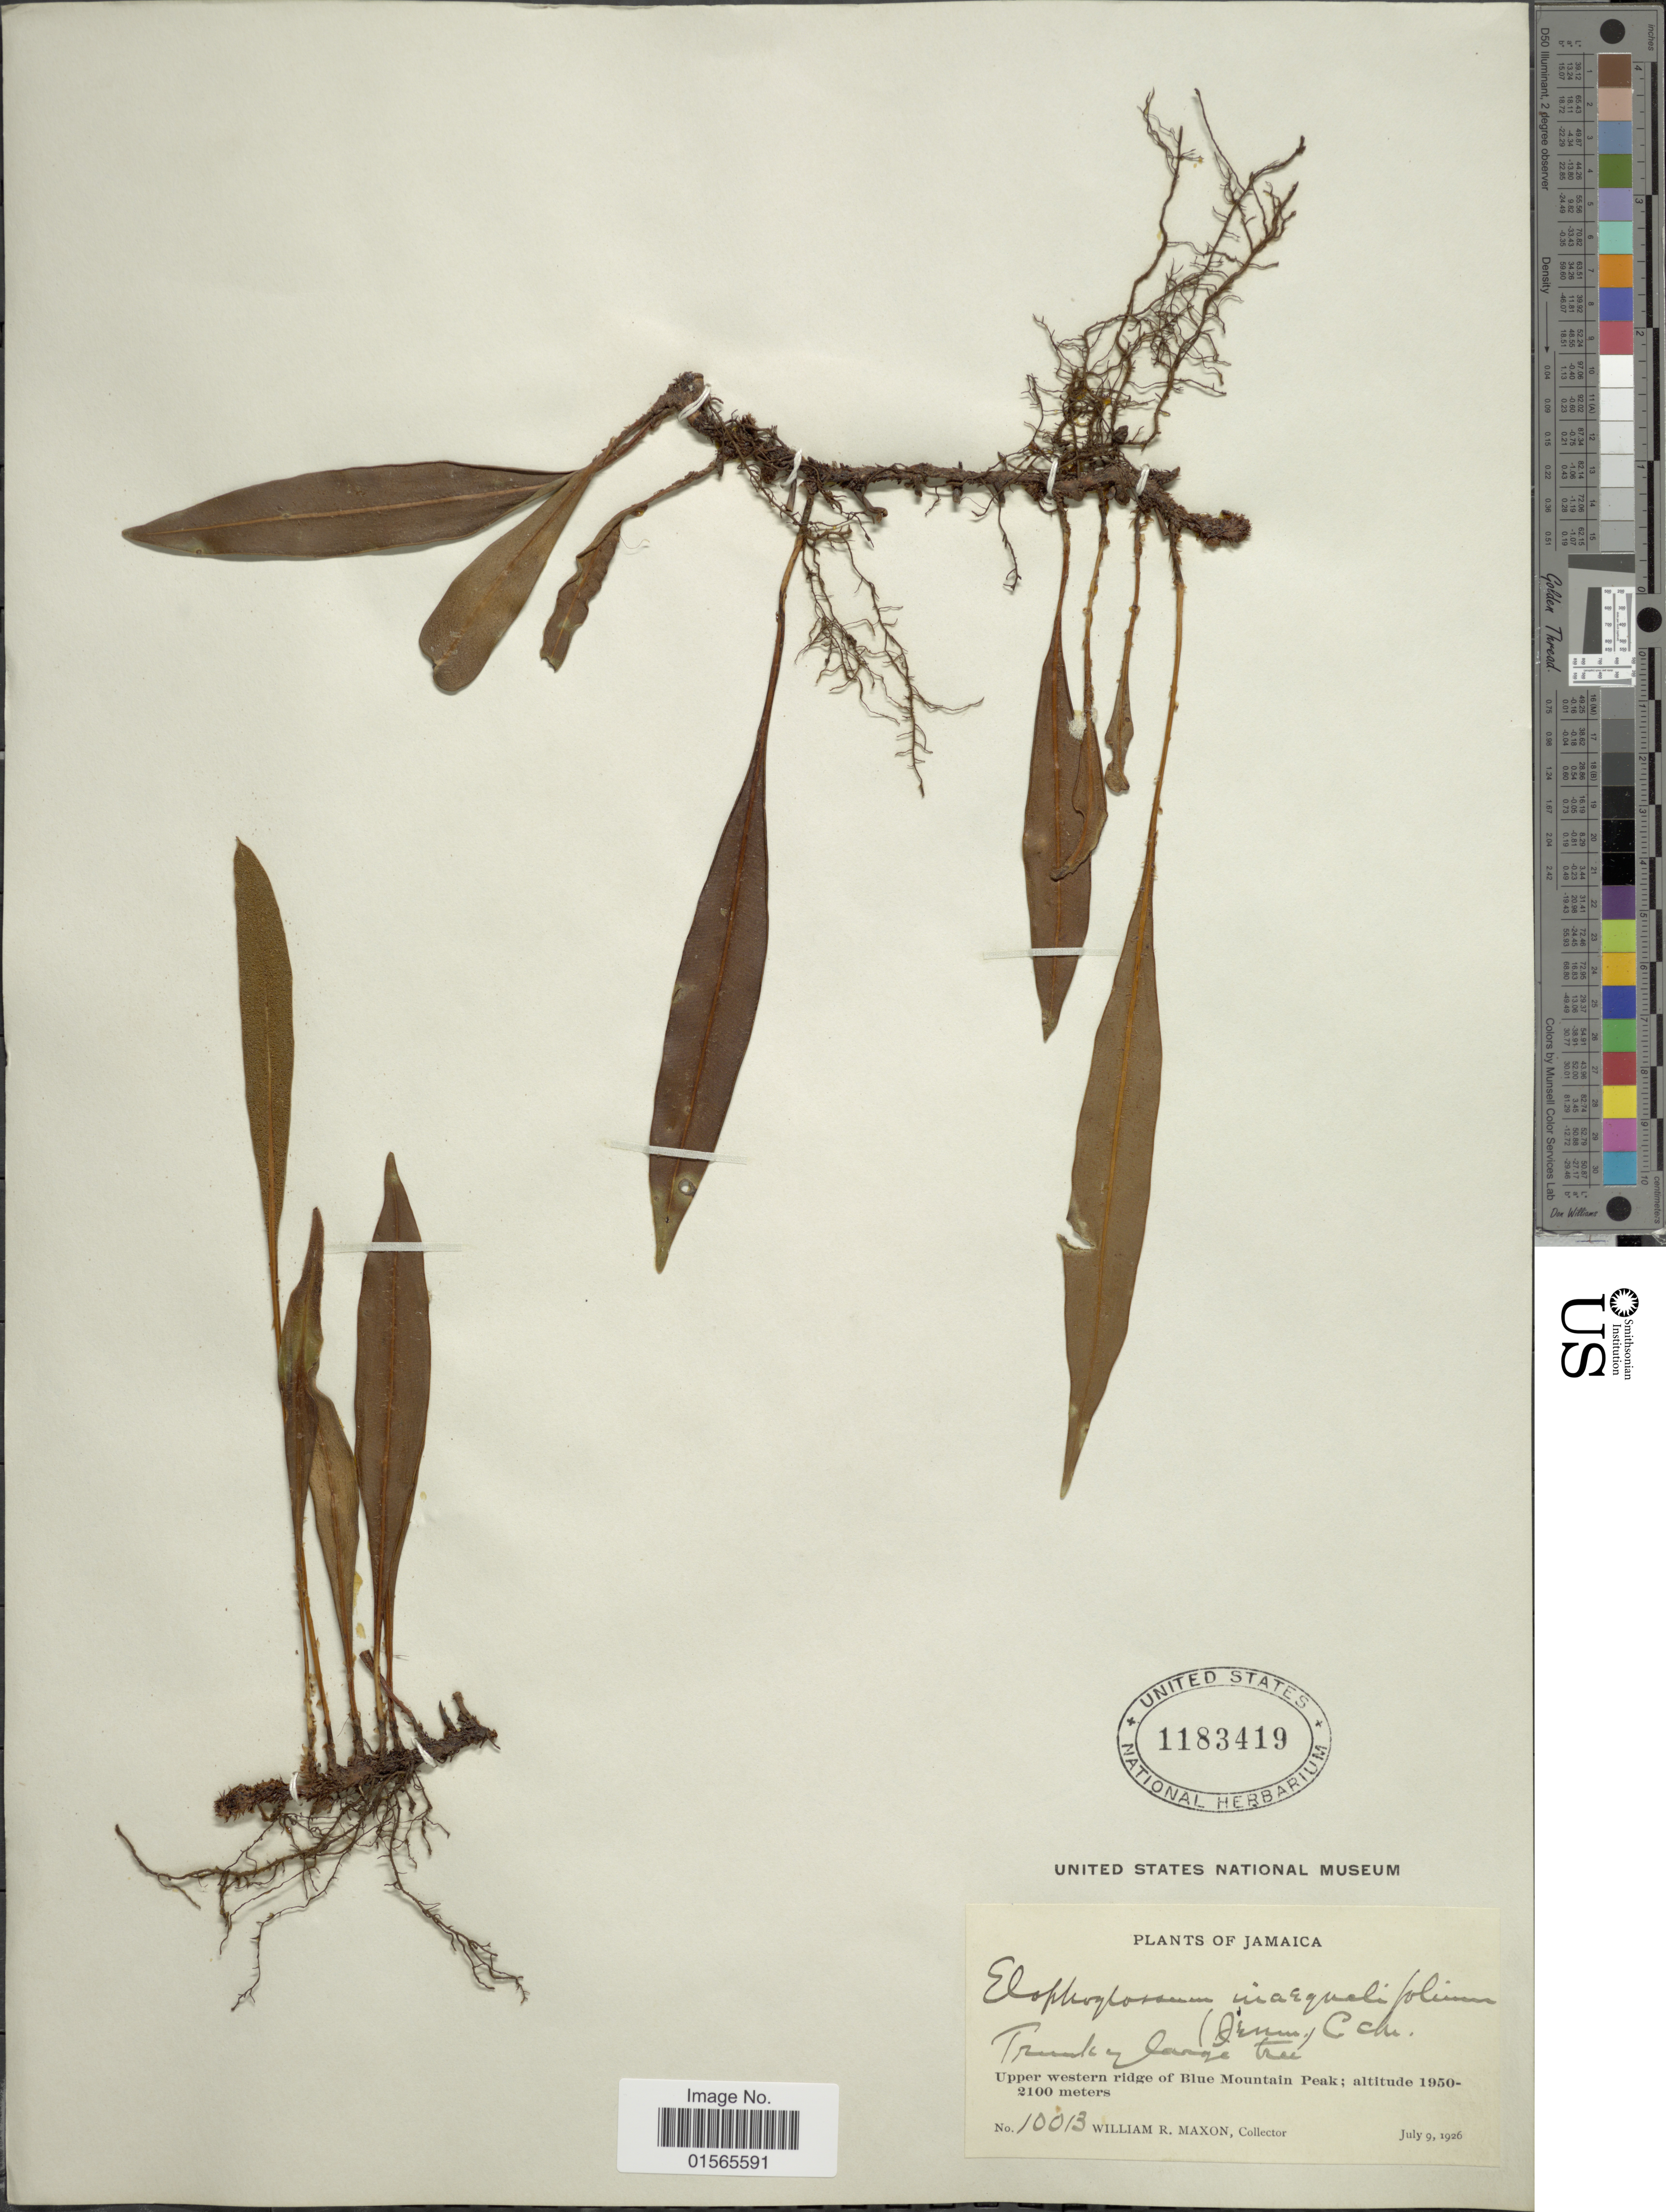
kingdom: Plantae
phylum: Tracheophyta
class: Polypodiopsida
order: Polypodiales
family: Dryopteridaceae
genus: Elaphoglossum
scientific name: Elaphoglossum inaequalifolium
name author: (Jenman) C. Chr.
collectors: W. R. Maxon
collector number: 10013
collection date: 1926-07-09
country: Jamaica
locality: Upper western ridge of Blue Mountain Peak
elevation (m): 1950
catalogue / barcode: US 1183419